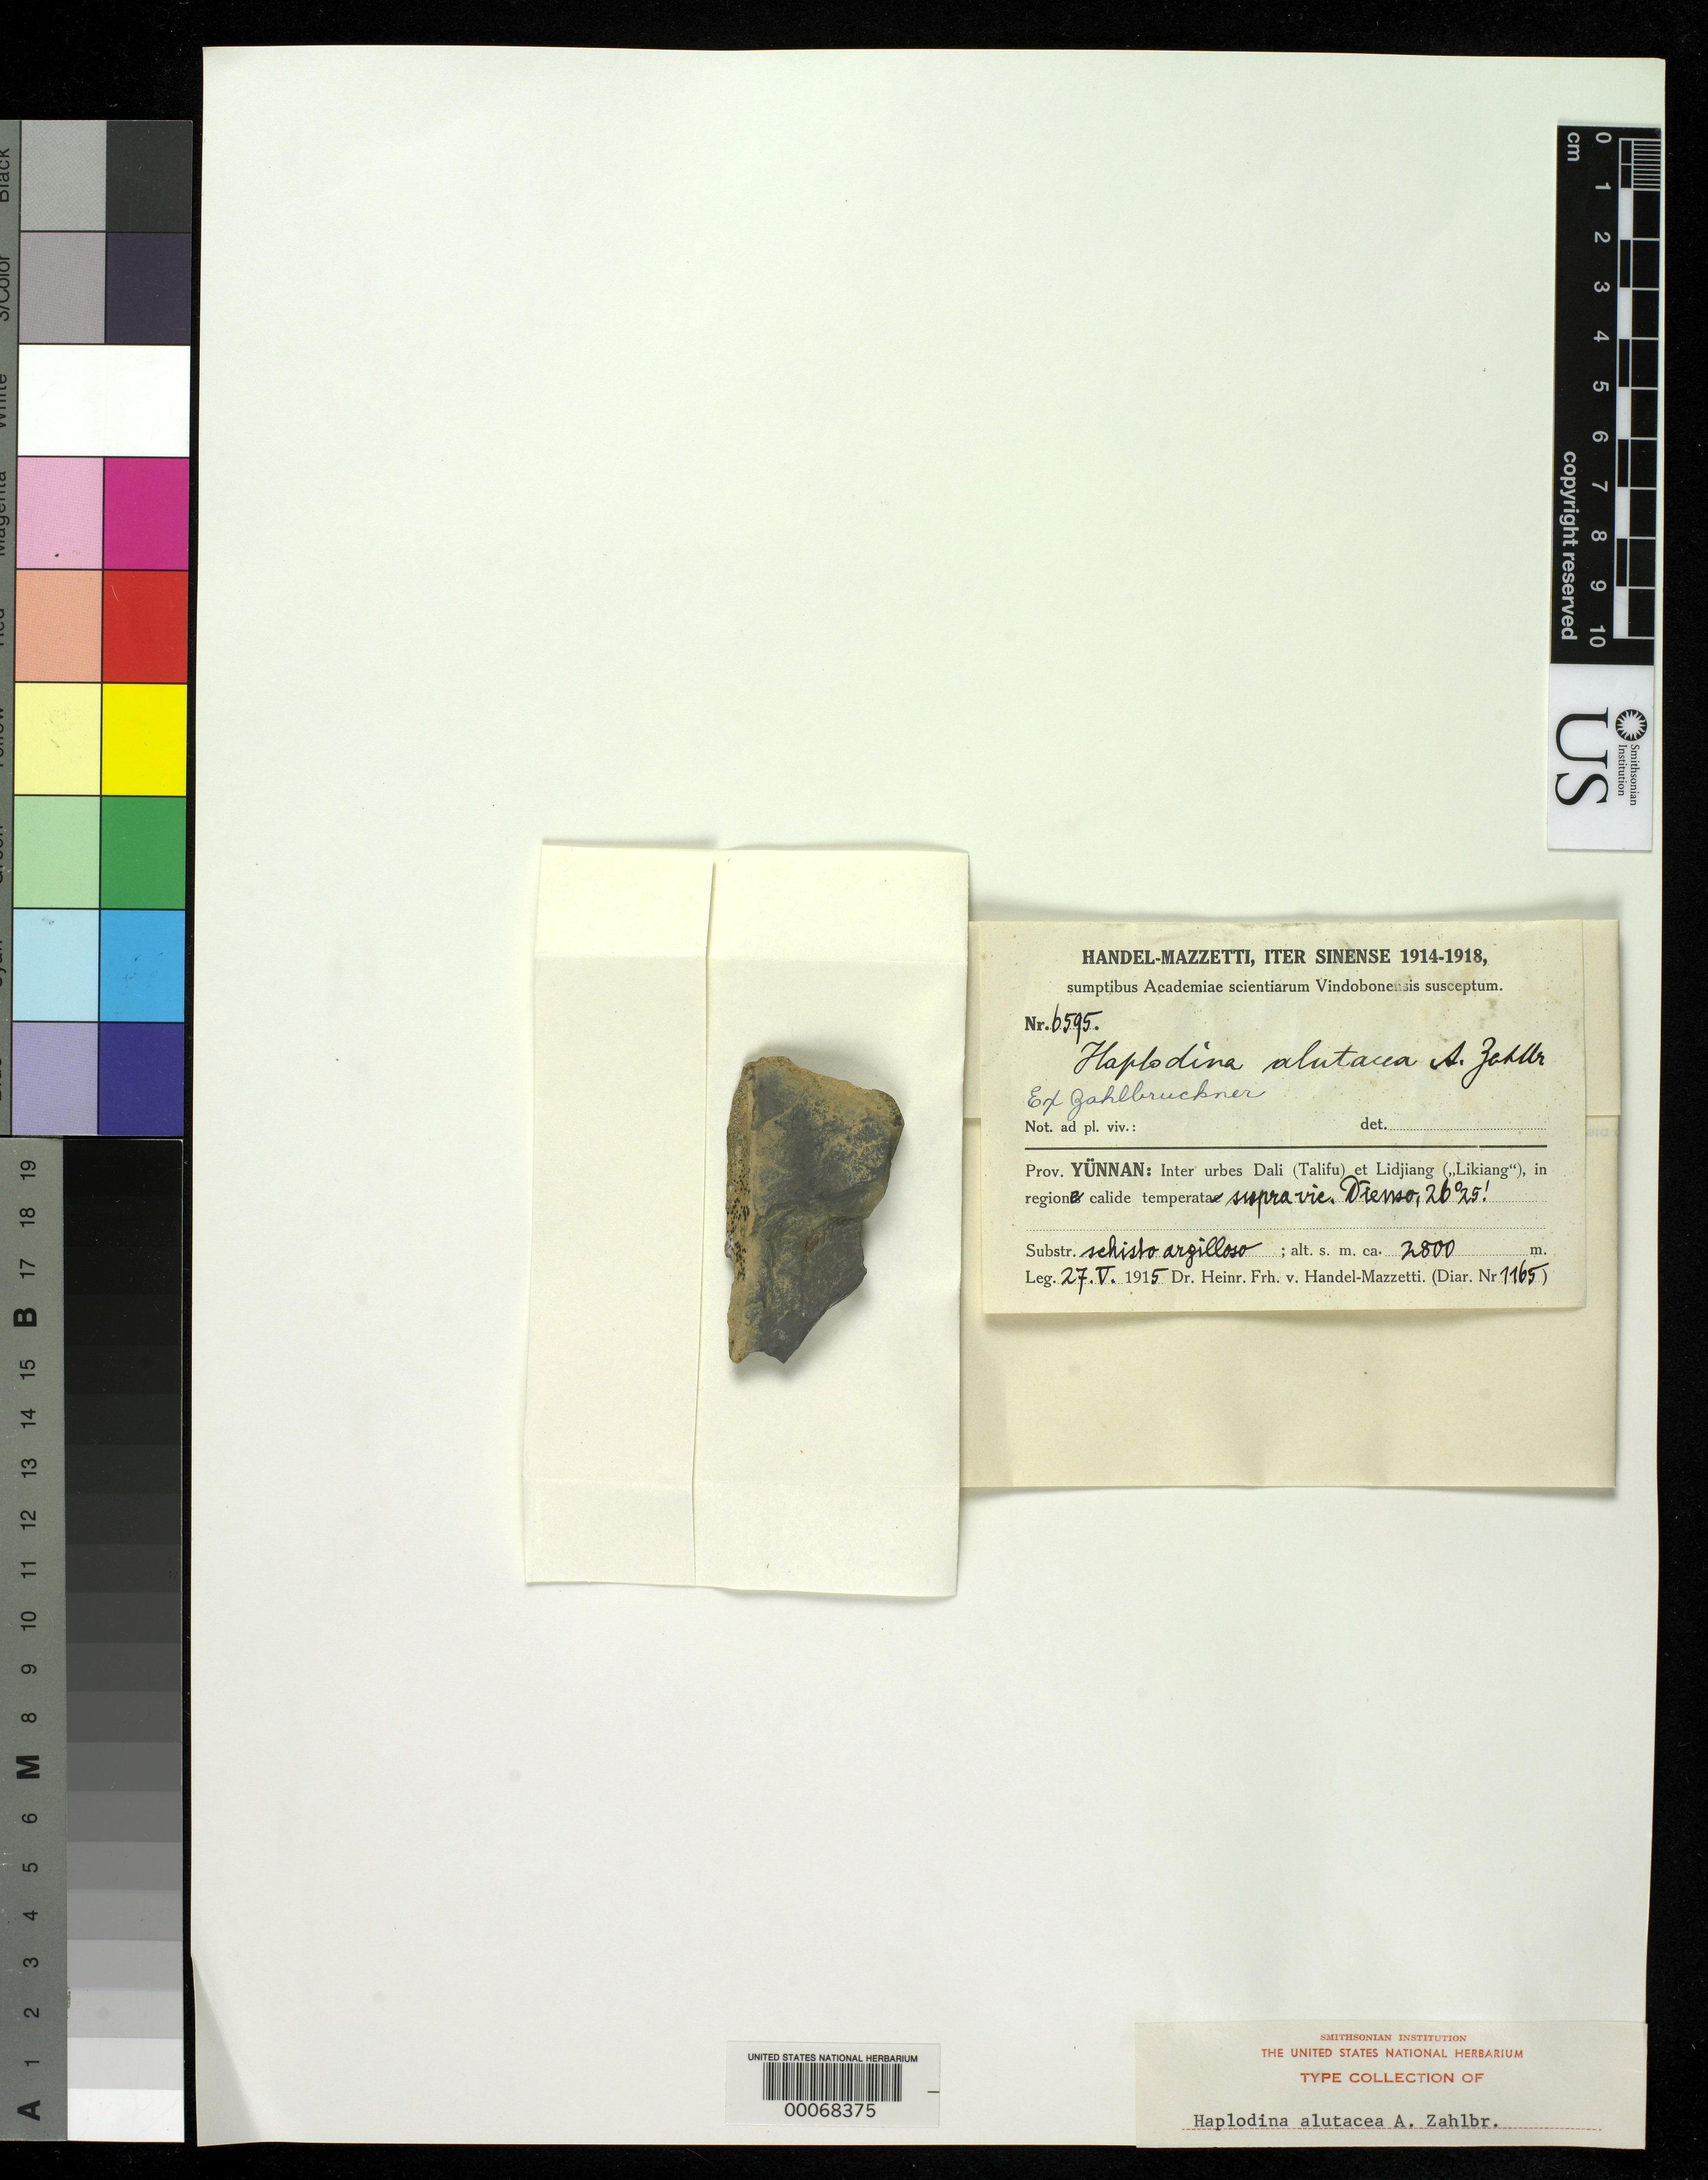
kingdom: Fungi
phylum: Ascomycota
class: Arthoniomycetes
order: Arthoniales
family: Roccellaceae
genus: Haplodina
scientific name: Haplodina alutacea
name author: Zahlbr. in Hand.-Mazz.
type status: Isotype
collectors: H. Handel-Mazzetti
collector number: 6595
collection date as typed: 27 May 1915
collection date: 1915-05-27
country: China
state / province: Yunnan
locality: Inter urbes Dali (Talifu) et Hodjing. [Between cities of Dali (Talifu) & Hodjing.]